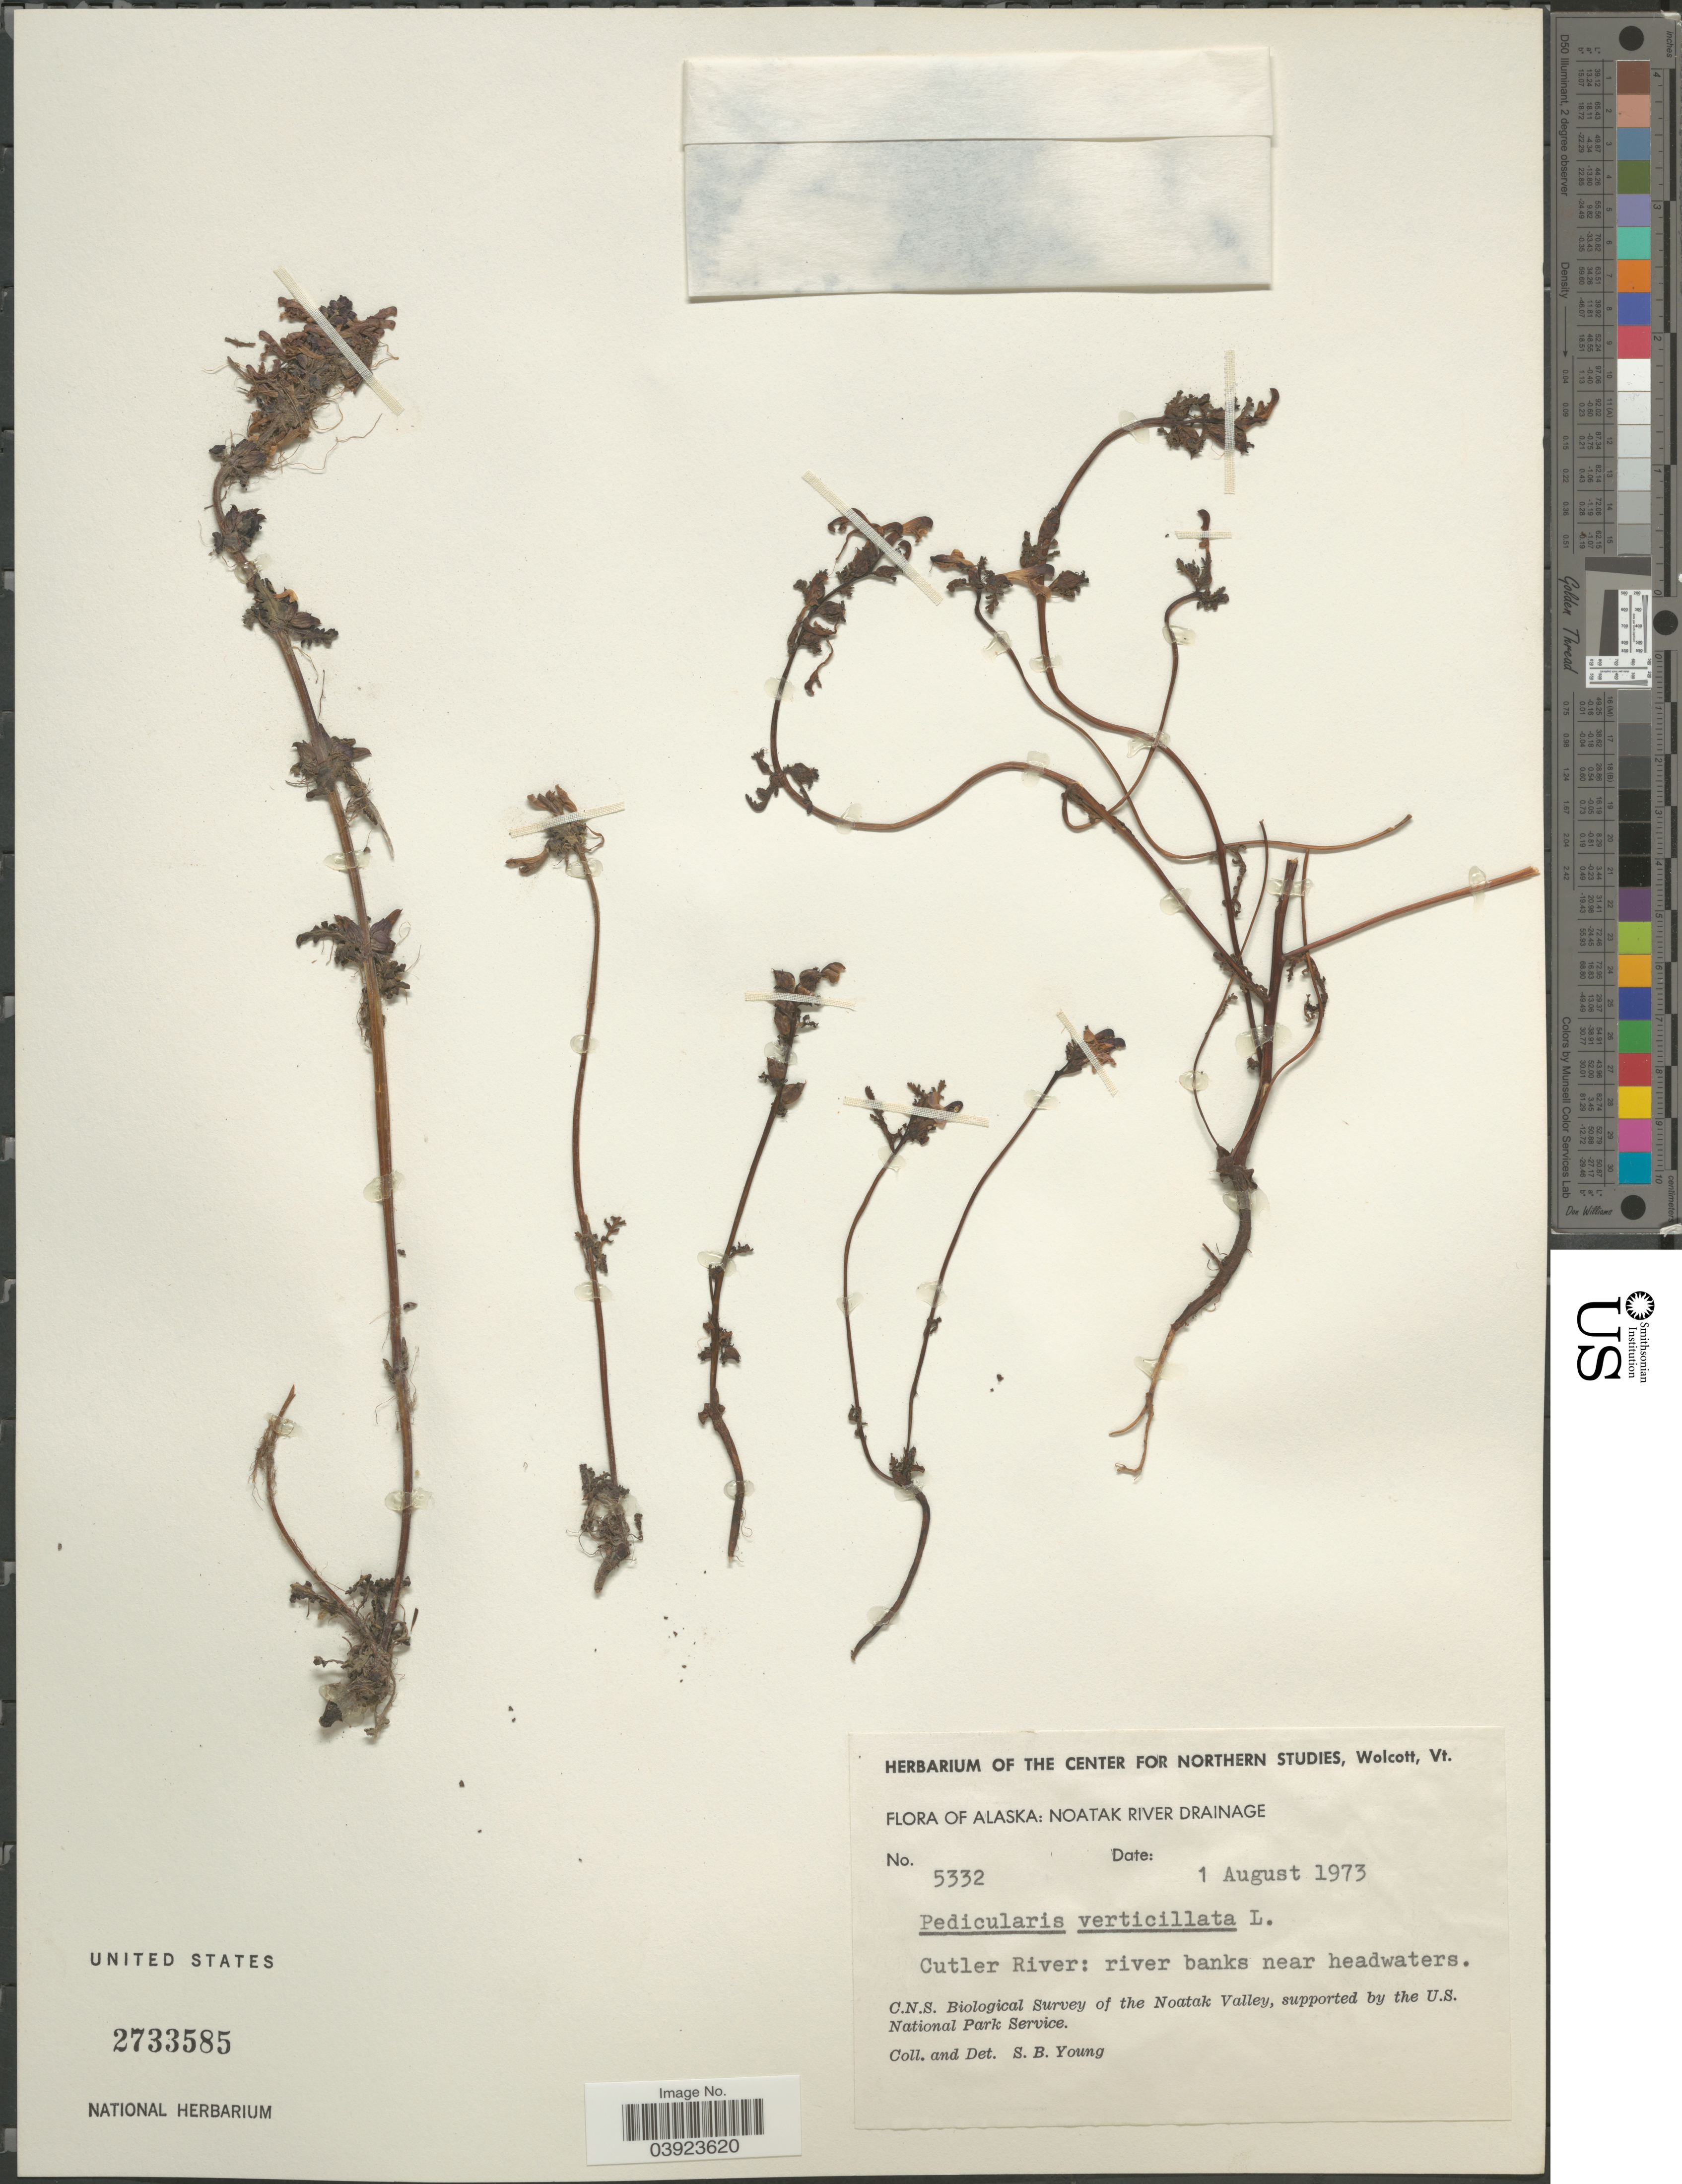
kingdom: Plantae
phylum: Tracheophyta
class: Magnoliopsida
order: Lamiales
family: Orobanchaceae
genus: Pedicularis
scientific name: Pedicularis verticillata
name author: L.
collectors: S. Young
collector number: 5332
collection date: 1973-08-01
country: United States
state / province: Alaska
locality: Noatak River Drainage. Cutler River: river banks near headwaters. Noatak Valley.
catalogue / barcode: US 2733585